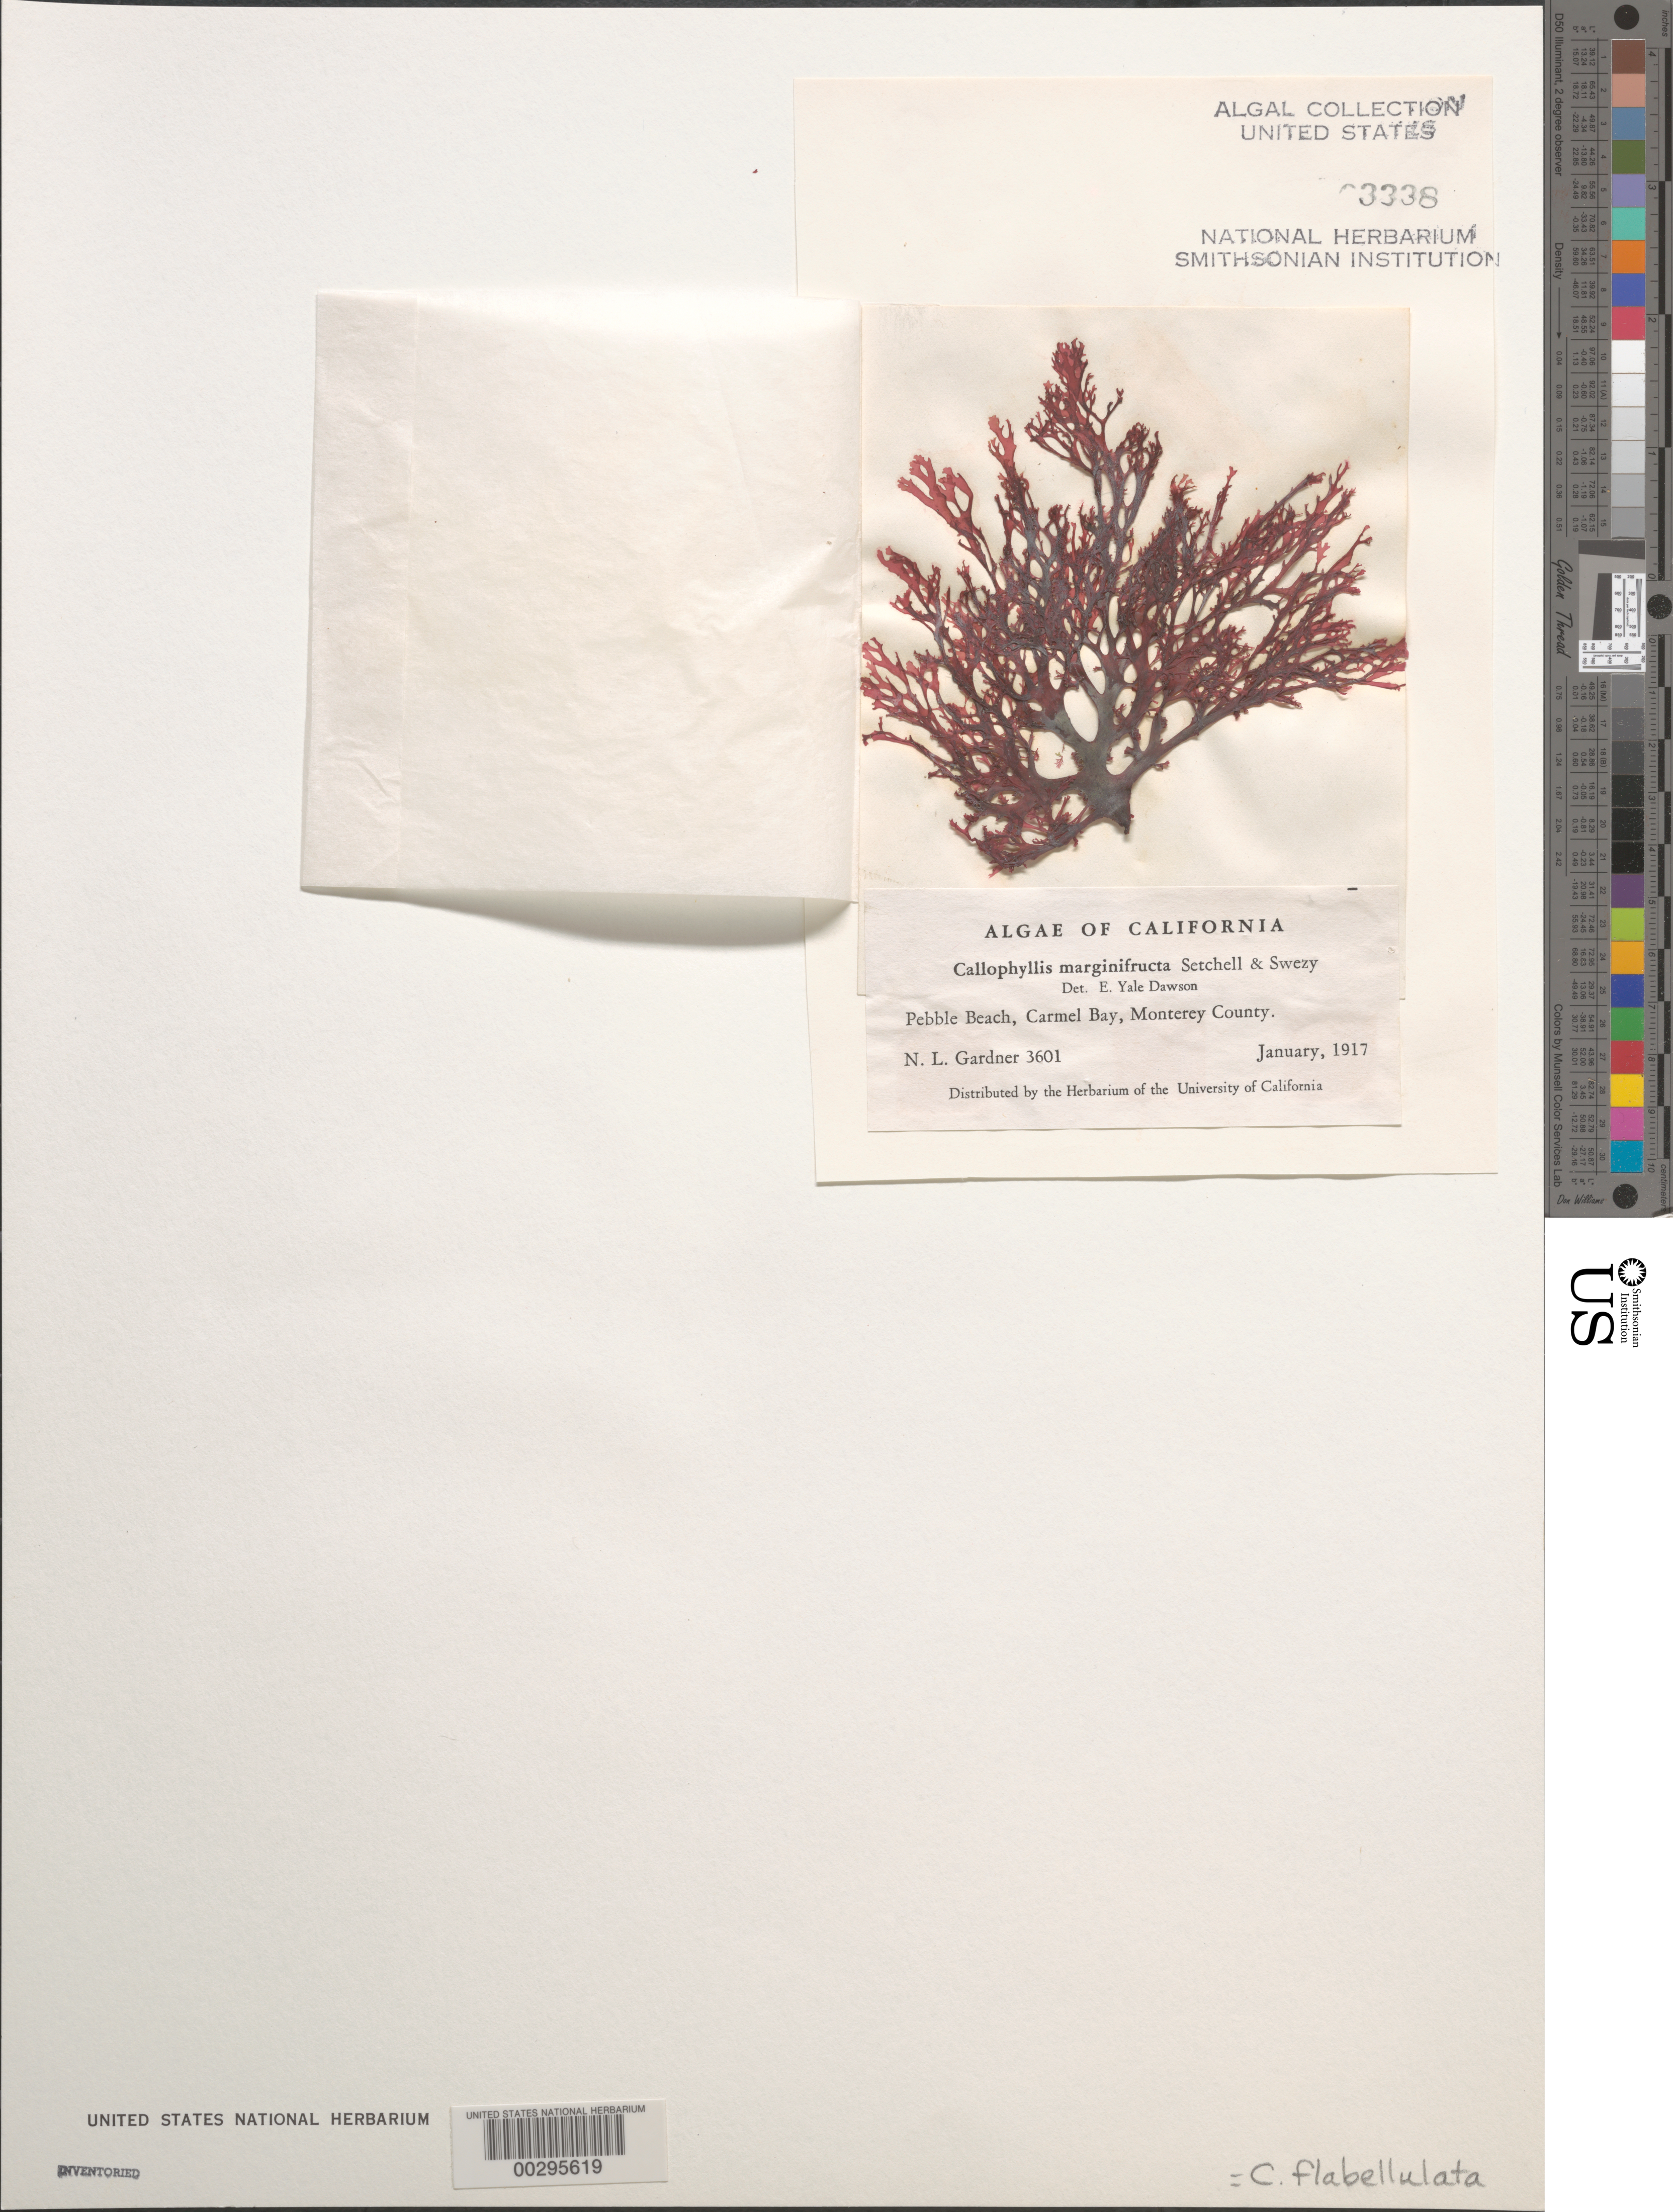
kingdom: Plantae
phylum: Rhodophyta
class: Florideophyceae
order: Gigartinales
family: Kallymeniaceae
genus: Callophyllis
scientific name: Callophyllis flabellulata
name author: Harv.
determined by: Dawson, E. Y.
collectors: N. Gardner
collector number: NLG 3601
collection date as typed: Jan 1917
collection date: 1917-01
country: United States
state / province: California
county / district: Monterey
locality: Pebble Beach, Carmel Bay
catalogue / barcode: US 3338